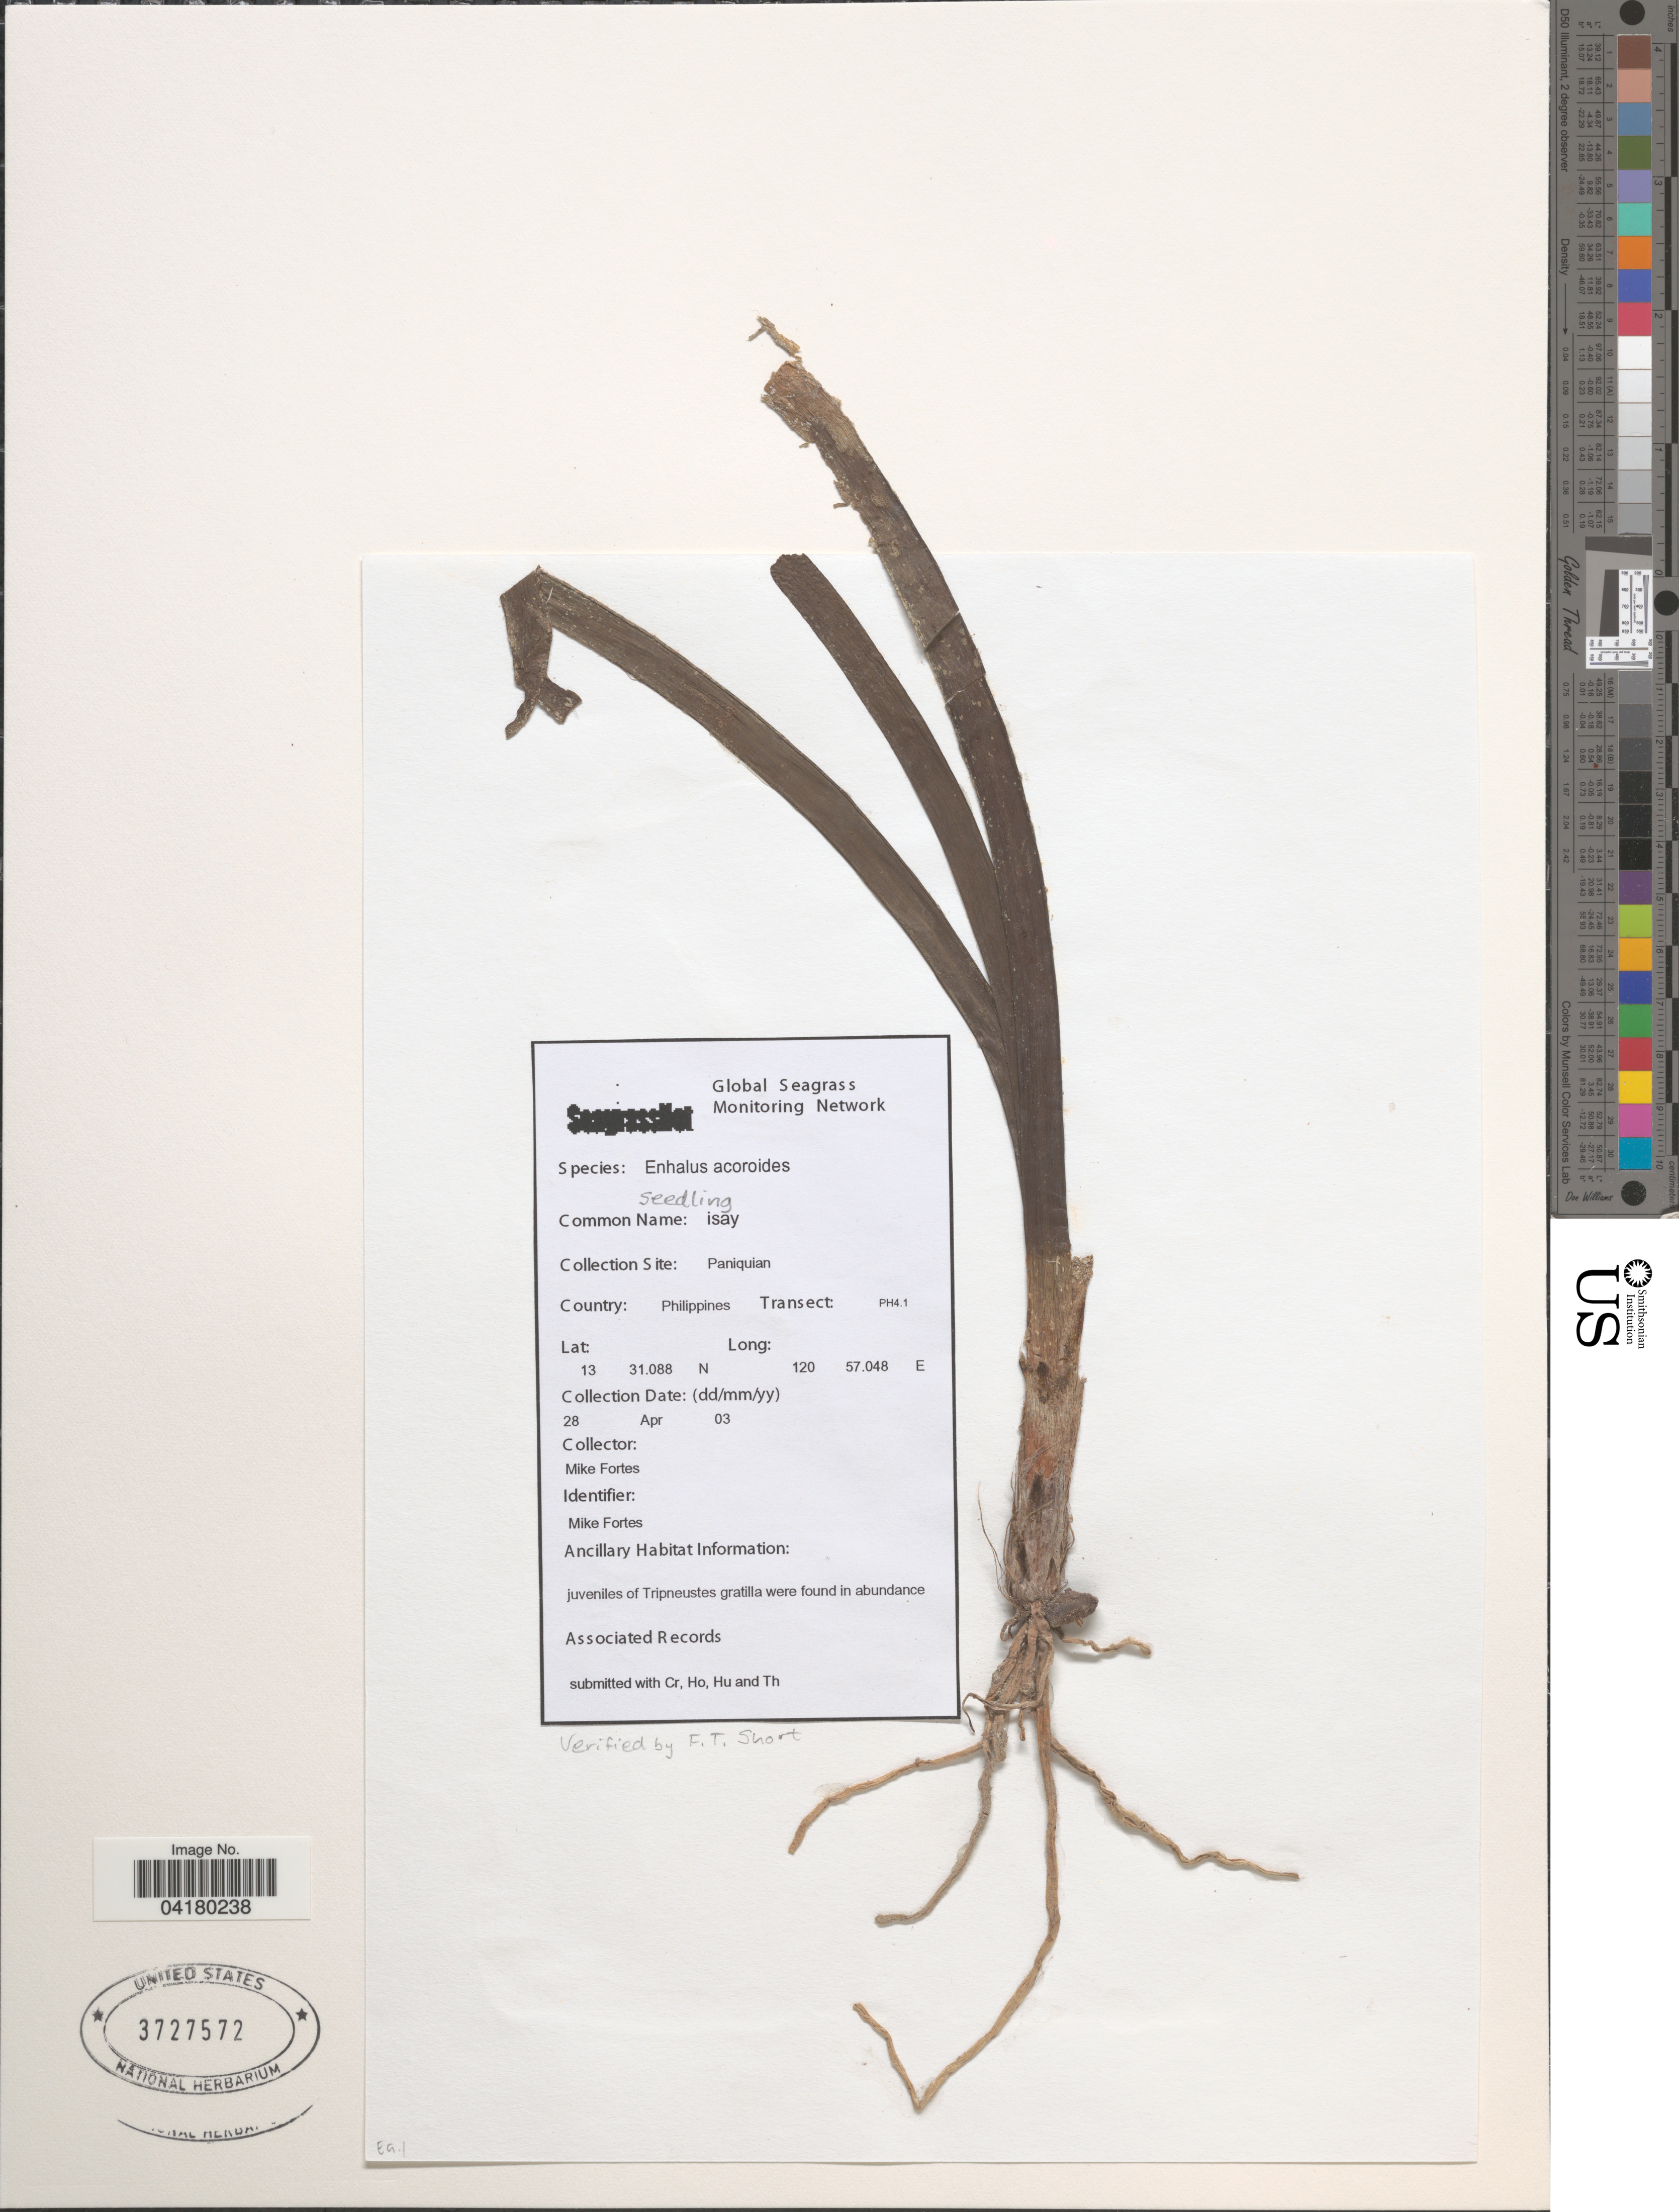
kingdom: Plantae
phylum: Tracheophyta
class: Liliopsida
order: Alismatales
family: Hydrocharitaceae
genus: Enhalus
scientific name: Enhalus acoroides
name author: (L. f.) Royle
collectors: M. Fortes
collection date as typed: Transcribed d/m/y: 28/4/3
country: Philippines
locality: Paniquian. Transect: PH4.1.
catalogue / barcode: US 3727572